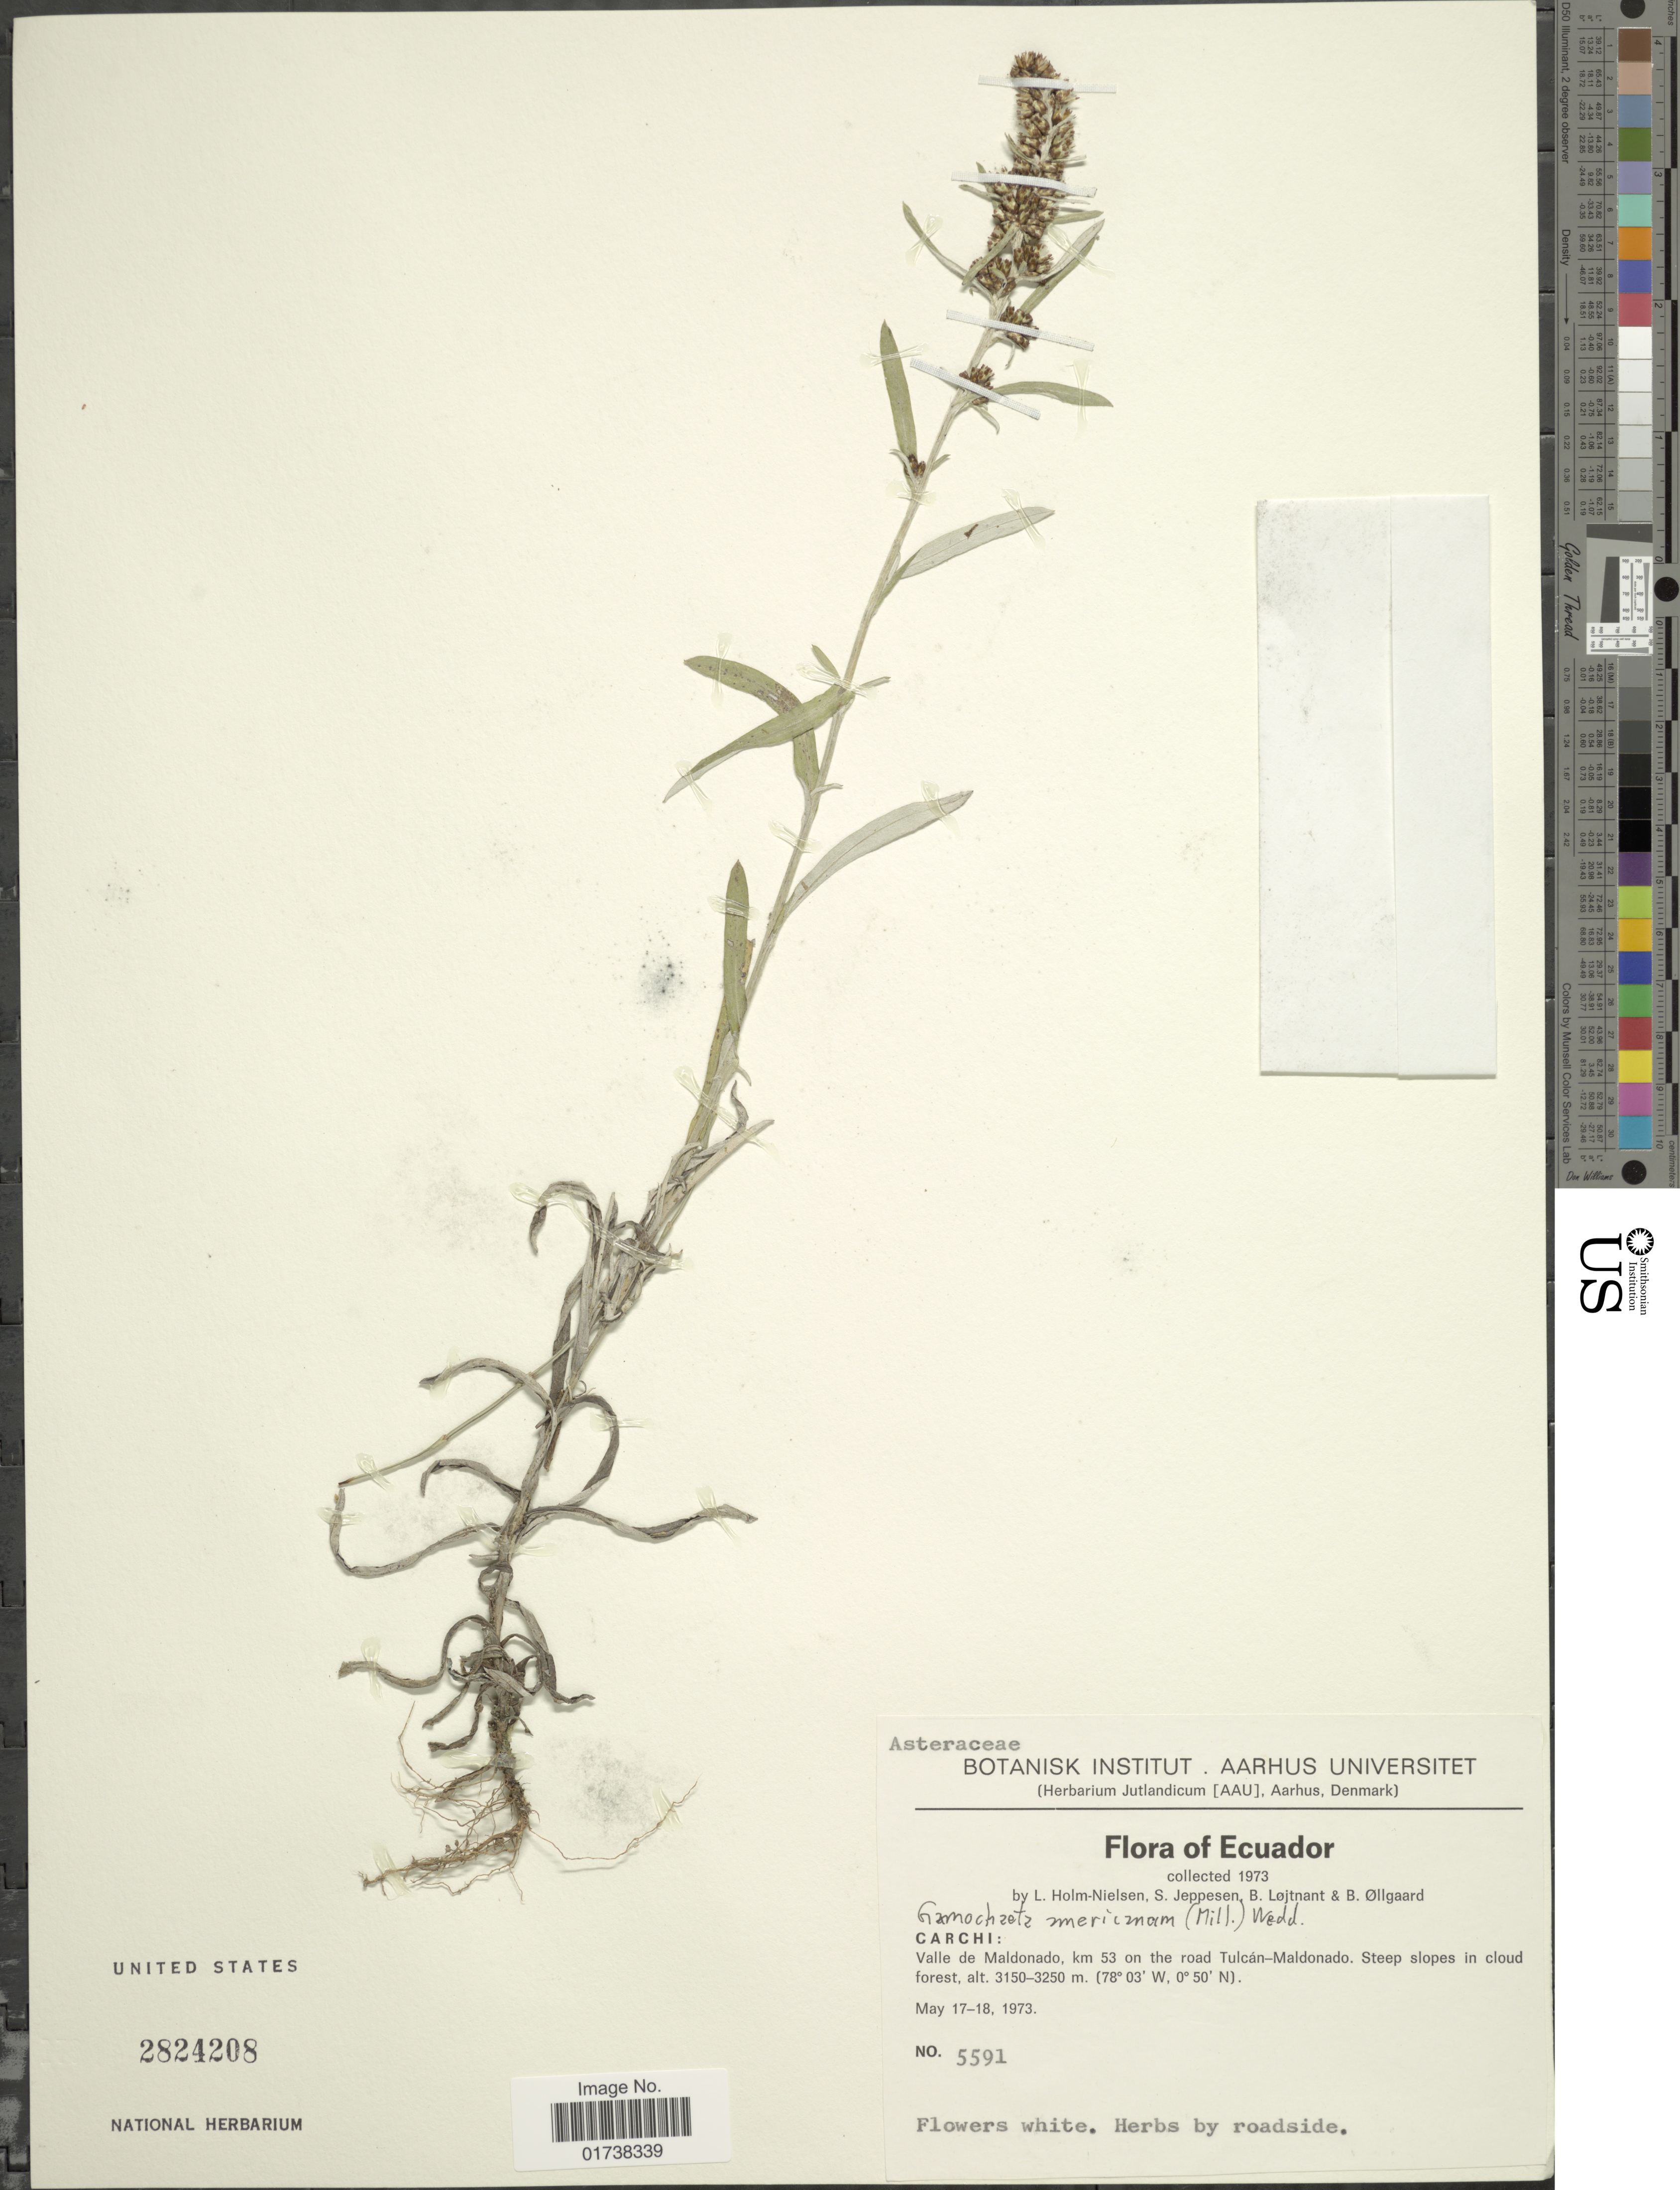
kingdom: Plantae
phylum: Tracheophyta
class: Magnoliopsida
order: Asterales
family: Asteraceae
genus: Gamochaeta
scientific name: Gamochaeta americana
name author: (Mill.) Wedd.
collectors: L. B. Holm-Nielsen, S. Jeppesen, B. Löjtnant & B. Øllgaard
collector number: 5591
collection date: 1973-05-17/1973-05-18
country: Ecuador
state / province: Carchi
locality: Valle de Moldonado, km 53 on the road Tulcan-Maldonado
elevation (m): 3150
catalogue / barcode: US 2824208